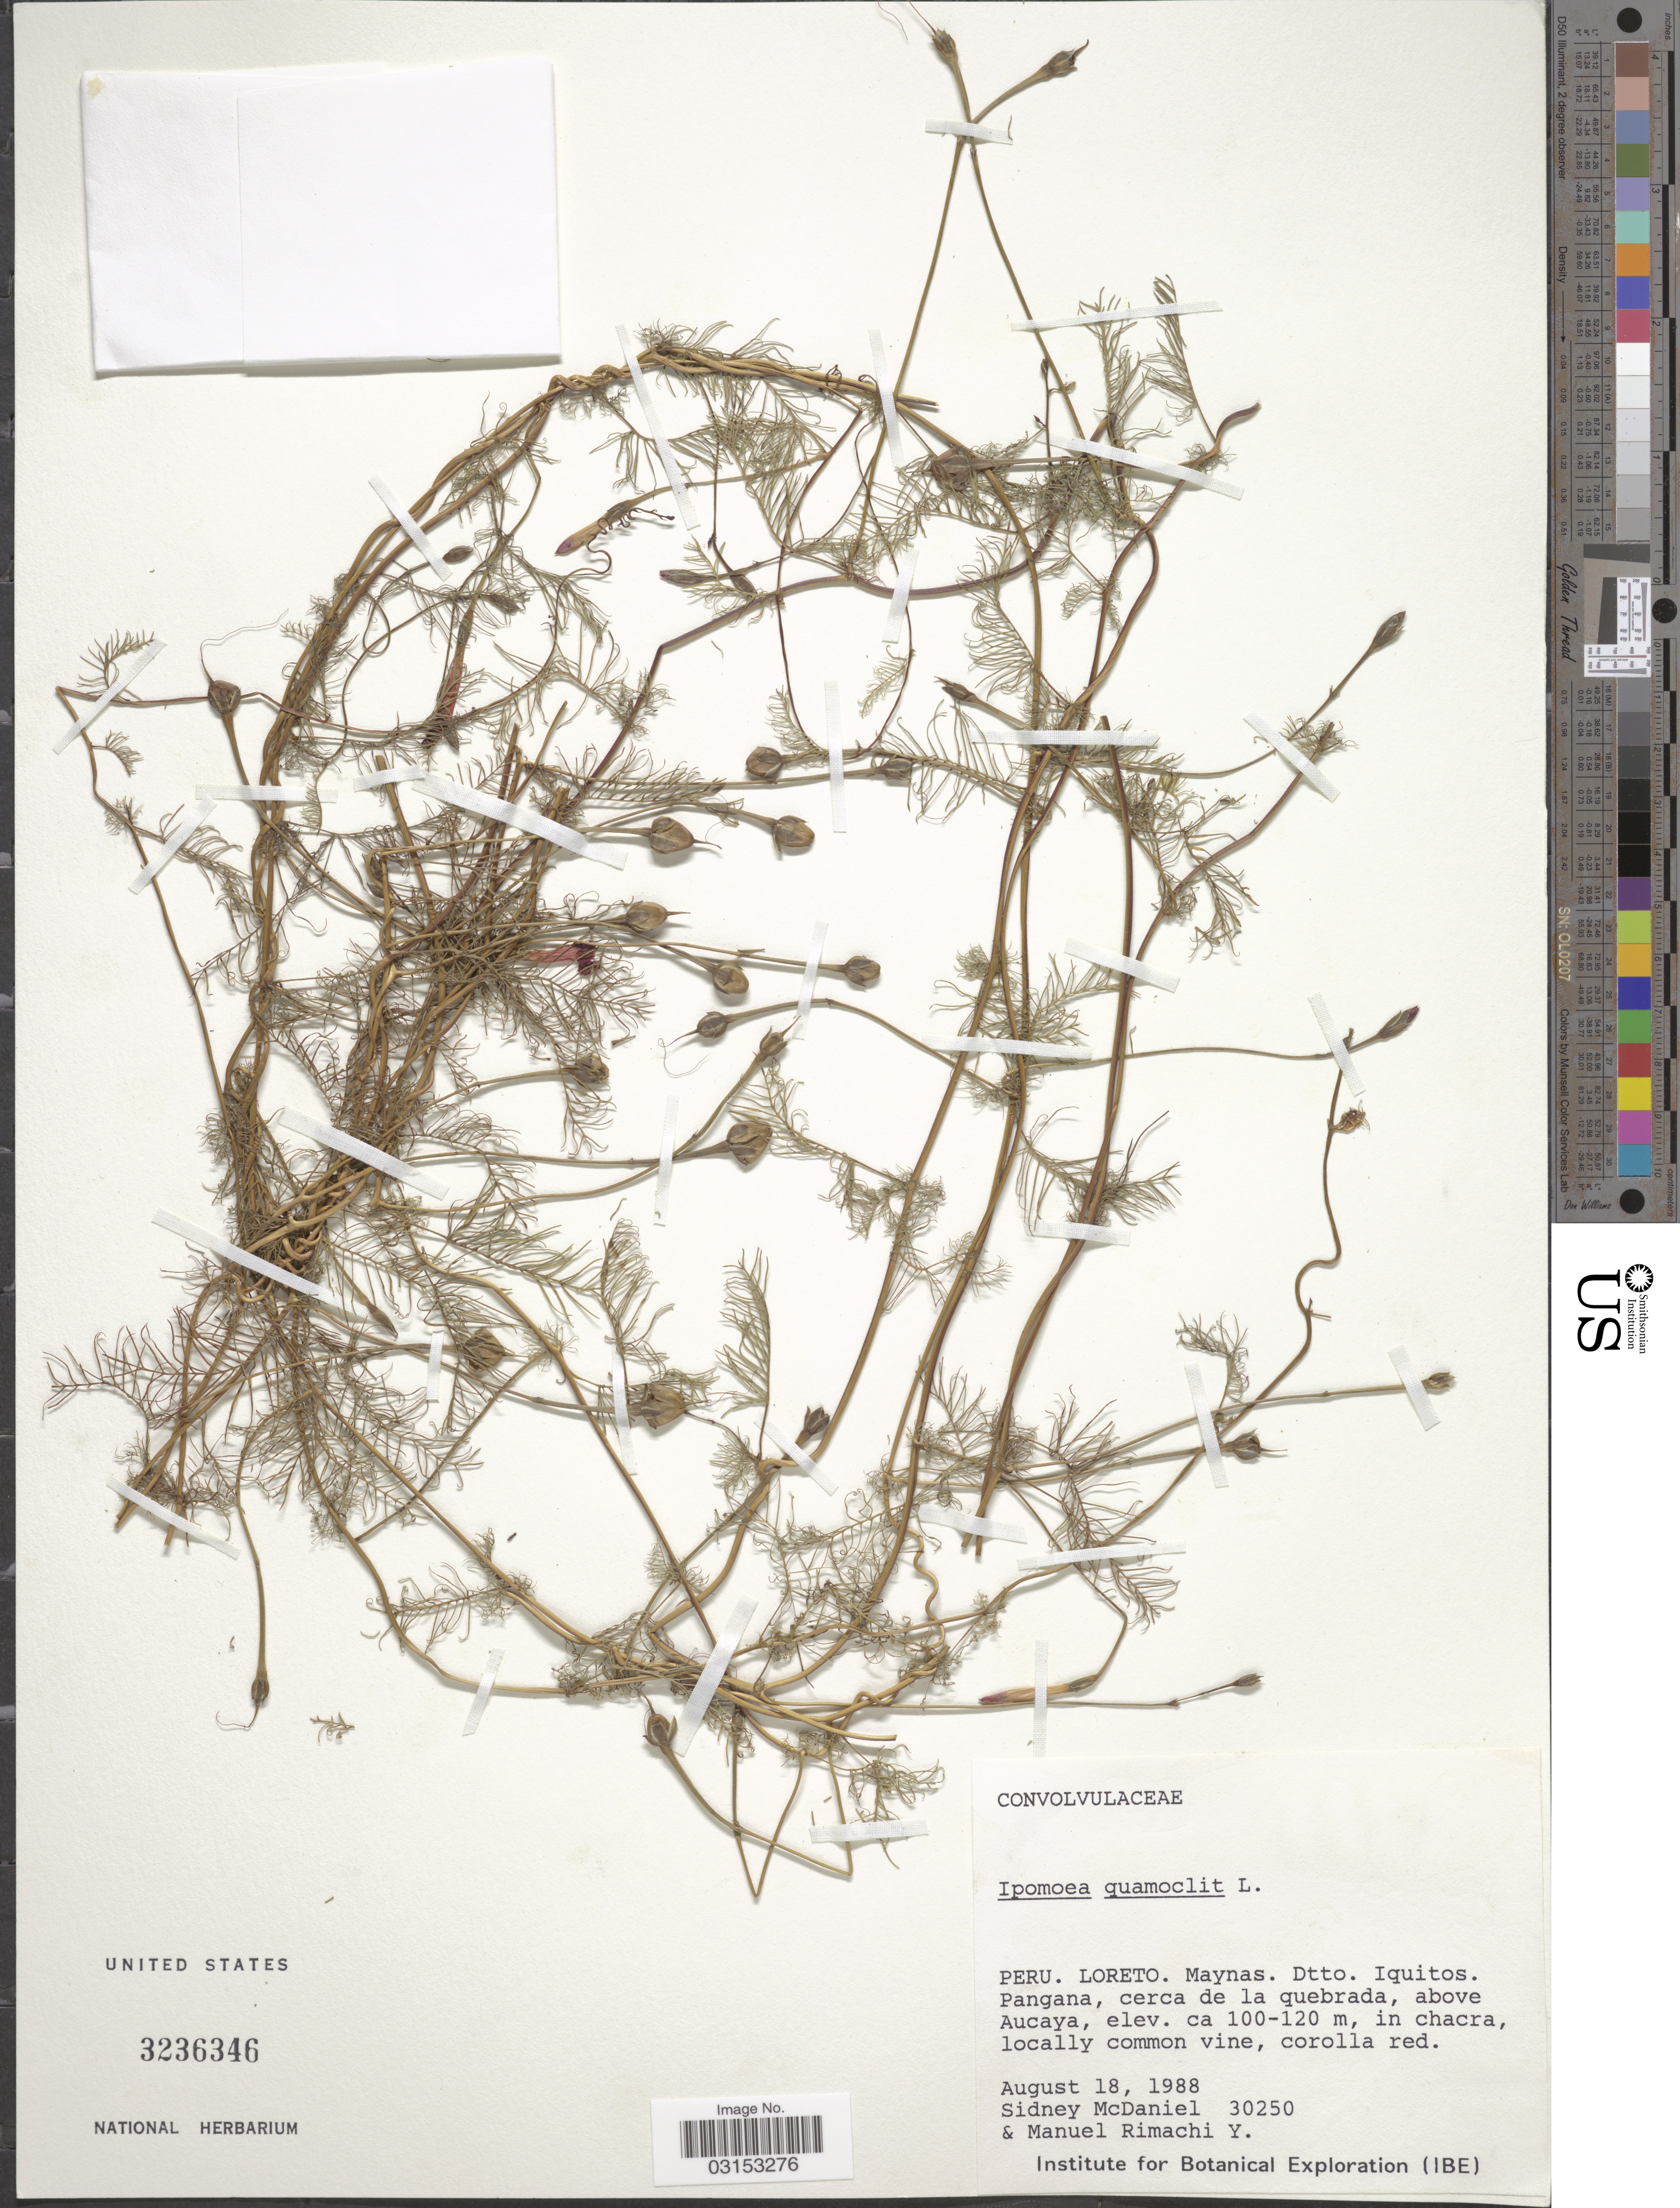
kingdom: Plantae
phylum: Tracheophyta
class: Magnoliopsida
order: Solanales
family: Convolvulaceae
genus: Ipomoea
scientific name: Ipomoea quamoclit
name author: L.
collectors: S. McDaniel & M. Rimachi Y.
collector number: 30250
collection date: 1988-08-18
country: Peru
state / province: Loreto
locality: Maynas. Dtto. Iquitos. Pangana, cerca de la quebrada, above Aucaya.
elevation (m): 100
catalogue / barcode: US 3236346